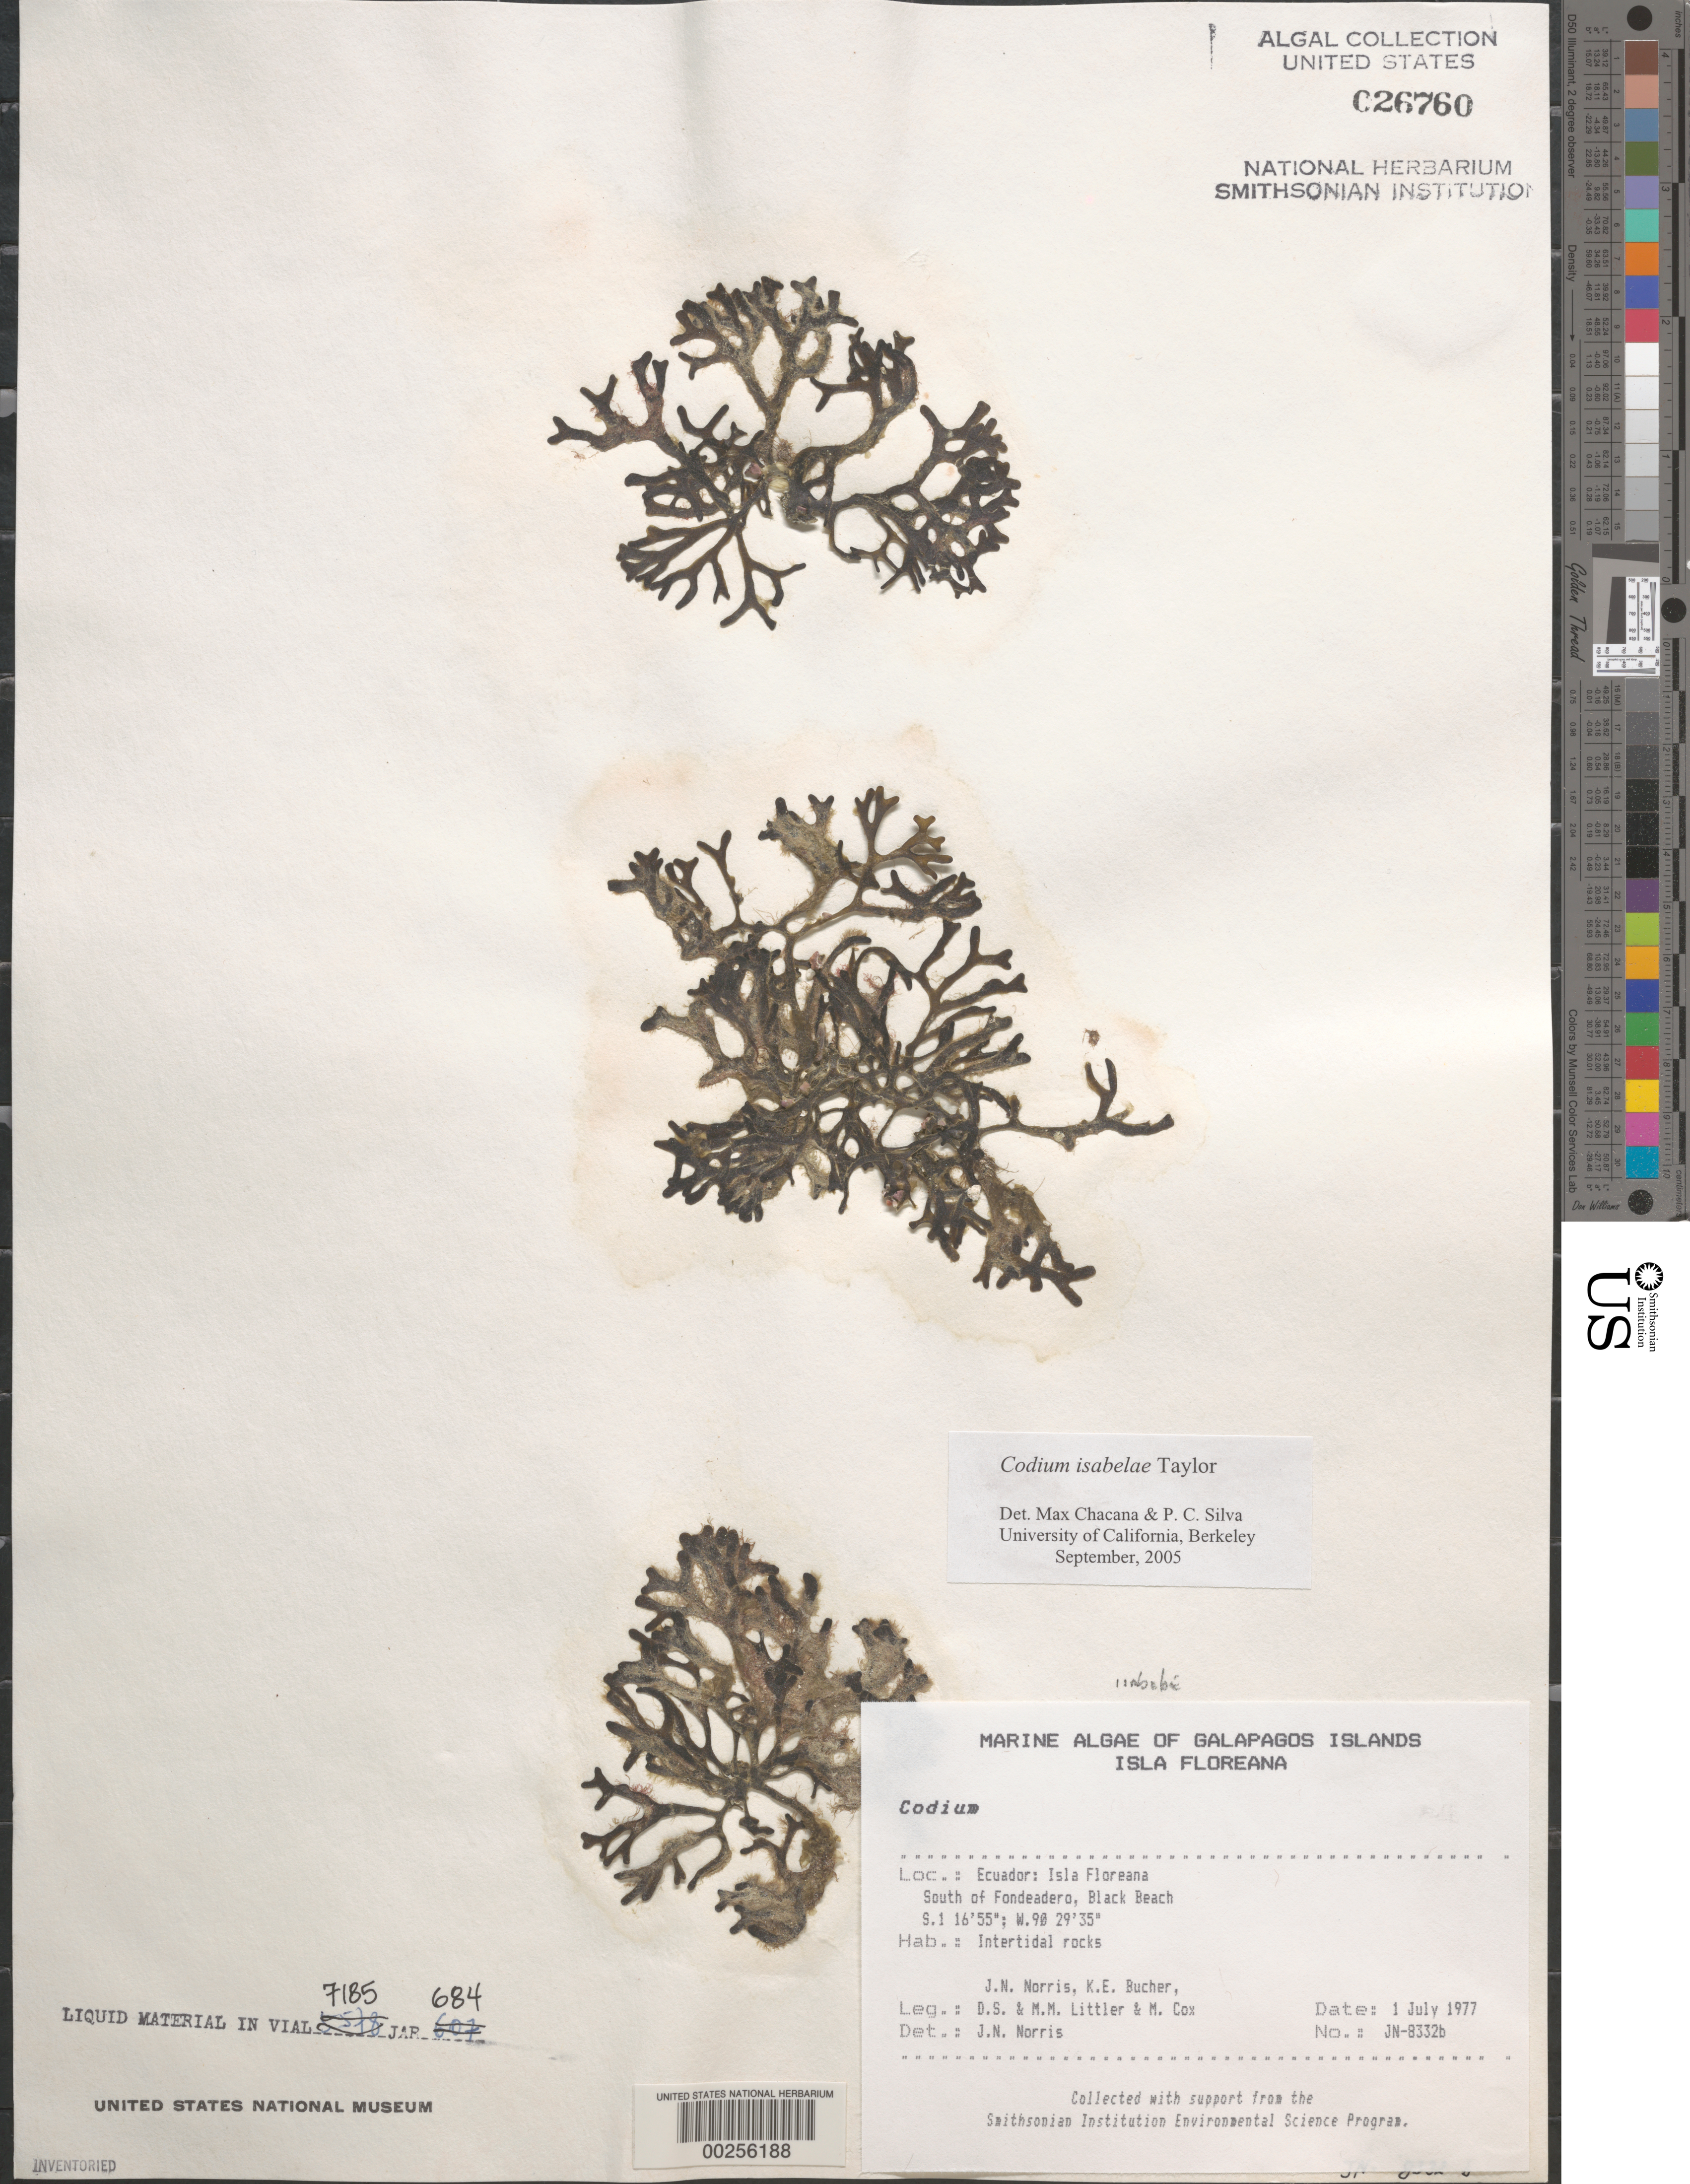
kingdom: Plantae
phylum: Chlorophyta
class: Ulvophyceae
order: Bryopsidales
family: Codiaceae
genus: Codium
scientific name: Codium isabelae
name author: W.R. Taylor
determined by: Chacana, M. E.; Silva, P. C.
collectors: J. N. Norris, K. E. Bucher, M. Cox, M. M. Littler & D. S. Littler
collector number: JN-8332b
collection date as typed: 01 Jul 1977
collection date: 1977-07-01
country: Ecuador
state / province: Colón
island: Floreana [Charles, Santa Maria]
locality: Black Beach south of Fondeadero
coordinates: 1 16'55"S, 90 29'35"W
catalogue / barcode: US 26760